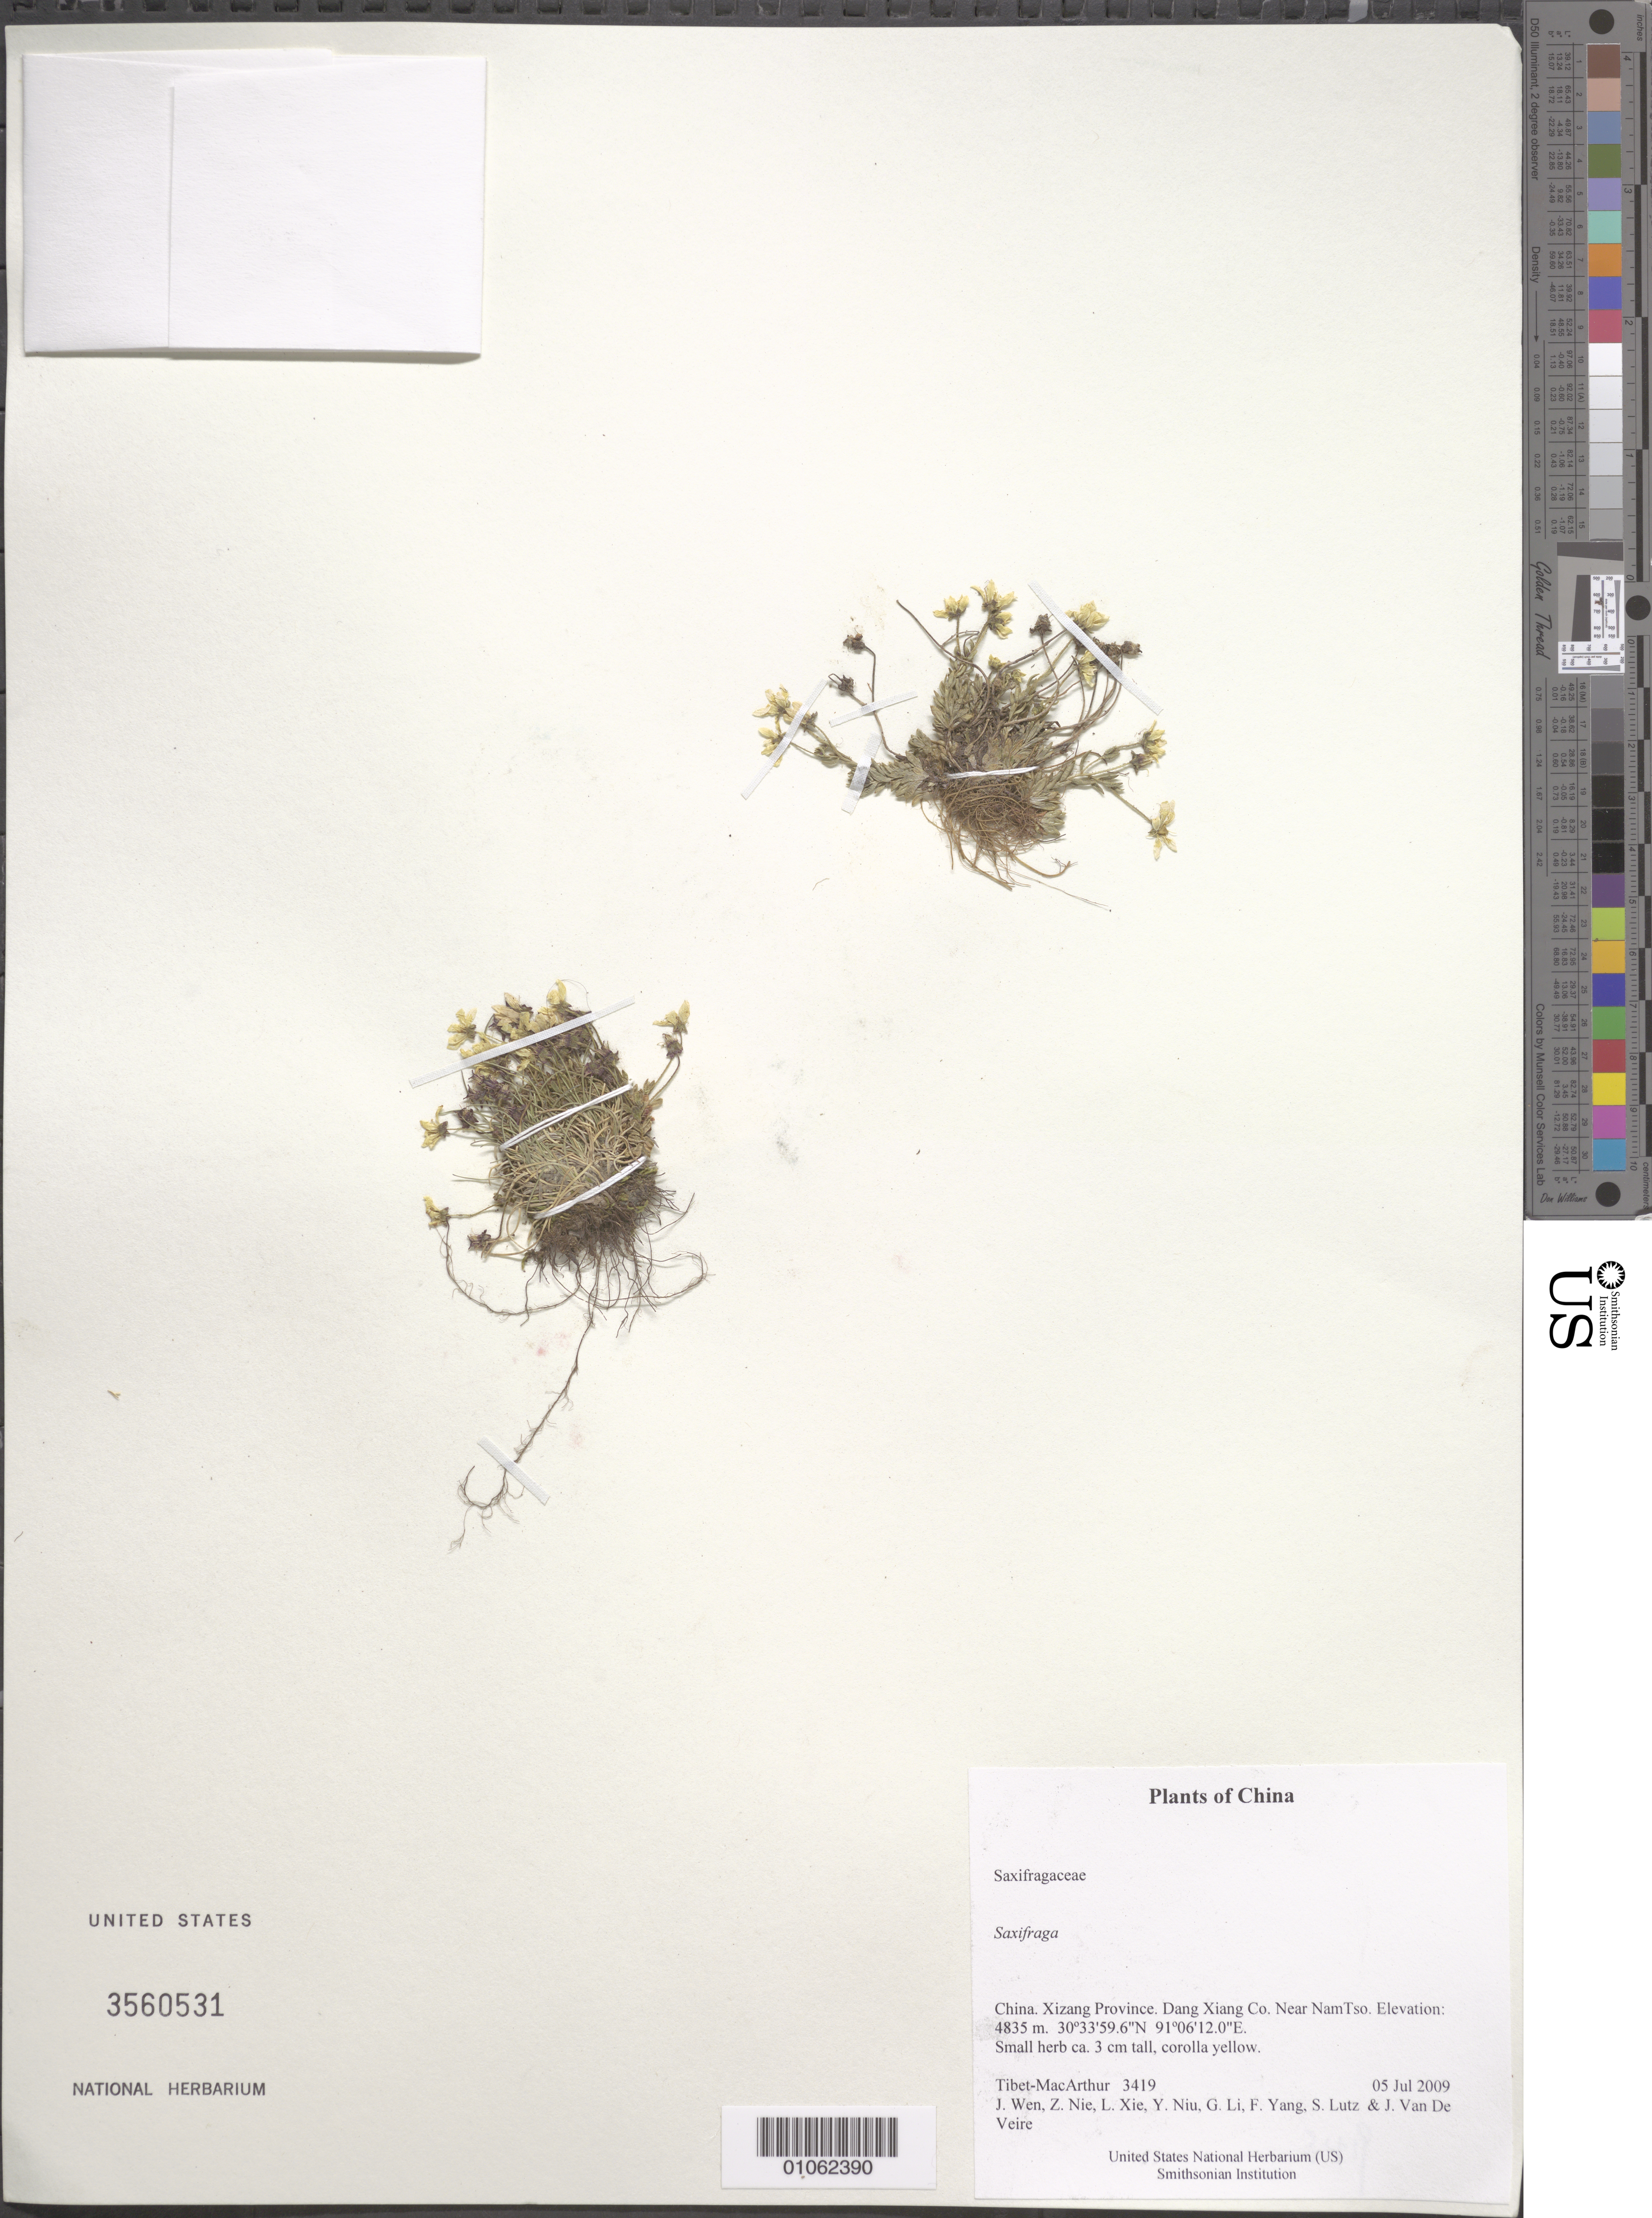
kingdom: Plantae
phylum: Tracheophyta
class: Magnoliopsida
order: Saxifragales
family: Saxifragaceae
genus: Saxifraga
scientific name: Saxifraga sp.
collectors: Tibet-MacArthur, J. Wen, Z. Nie, L. Xie, Y. Niu, G. Li, F. Yang, S. Lutz & J. Van De Veire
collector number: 3419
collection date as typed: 05 Jul 2009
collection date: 2009-07-05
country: China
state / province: Xizang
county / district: Dang Xiang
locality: Near NamTso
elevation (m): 4835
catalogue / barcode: US 3560531